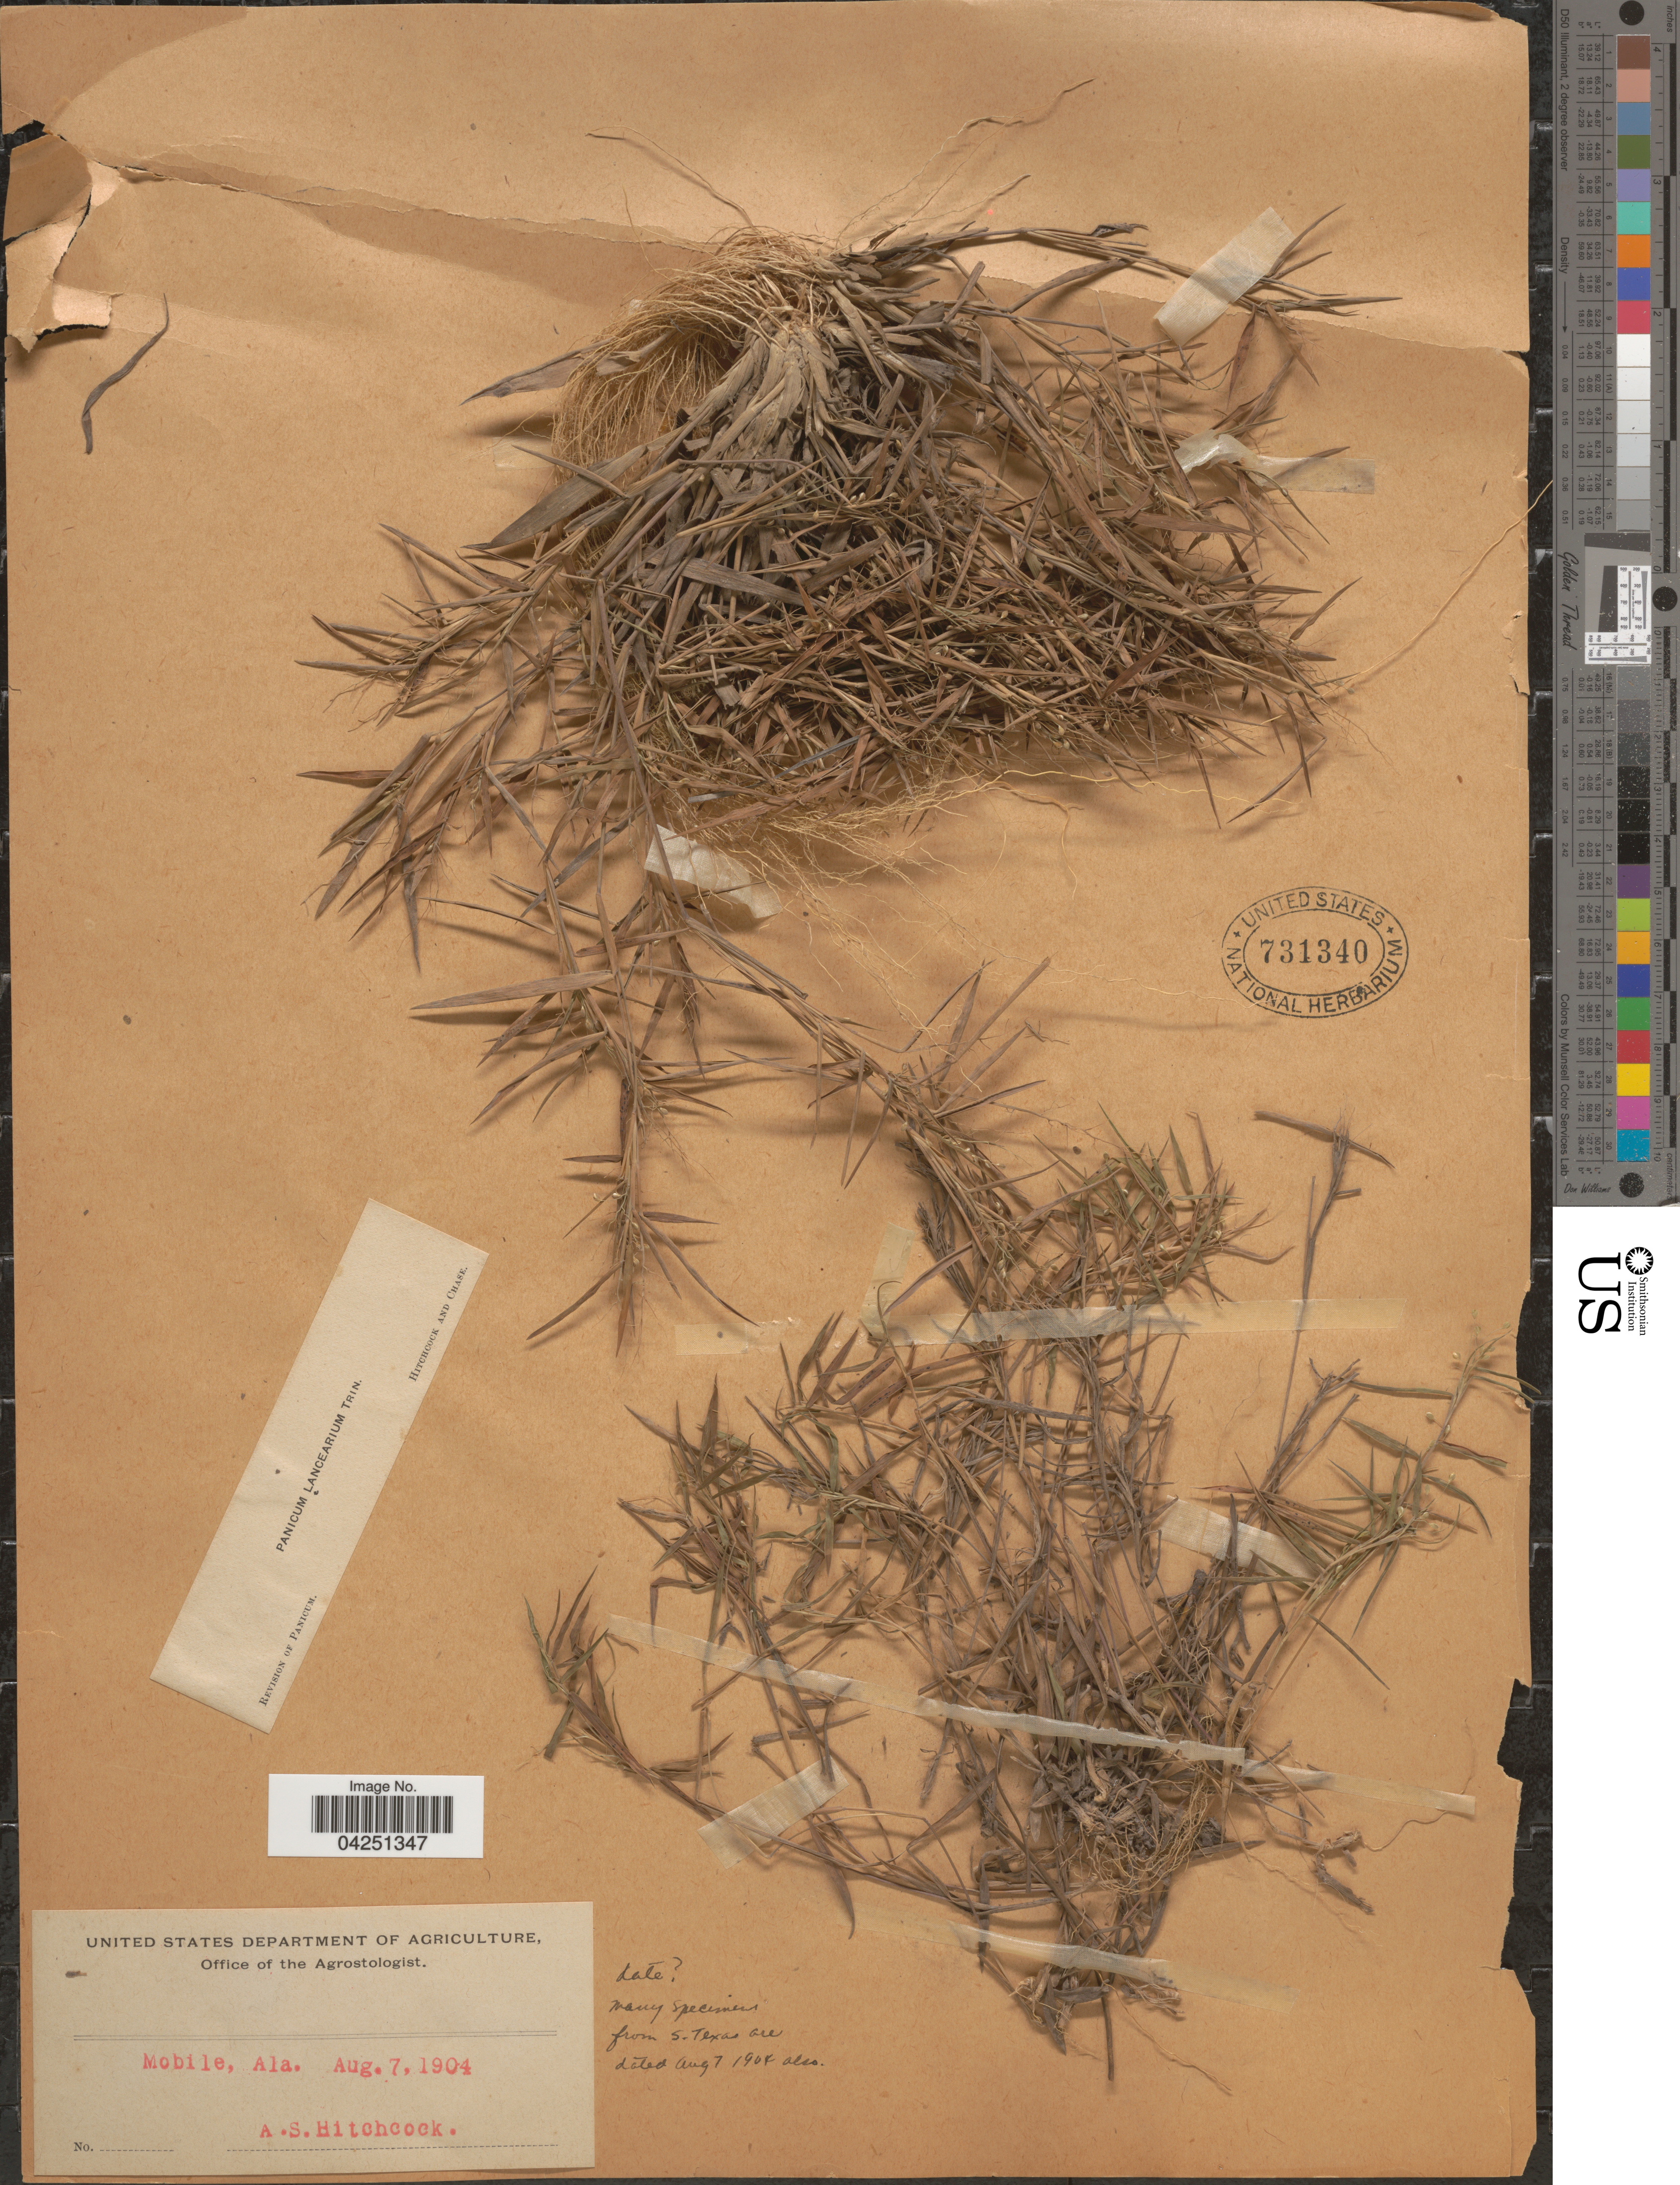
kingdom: Plantae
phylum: Tracheophyta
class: Liliopsida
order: Poales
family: Poaceae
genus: Dichanthelium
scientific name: Dichanthelium acuminatum var. acuminatum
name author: (Sw.) Gould & C.A. Clark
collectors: A. S. Hitchcock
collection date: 1904-08-07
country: United States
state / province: Alabama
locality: Mobile.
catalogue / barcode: US 731340